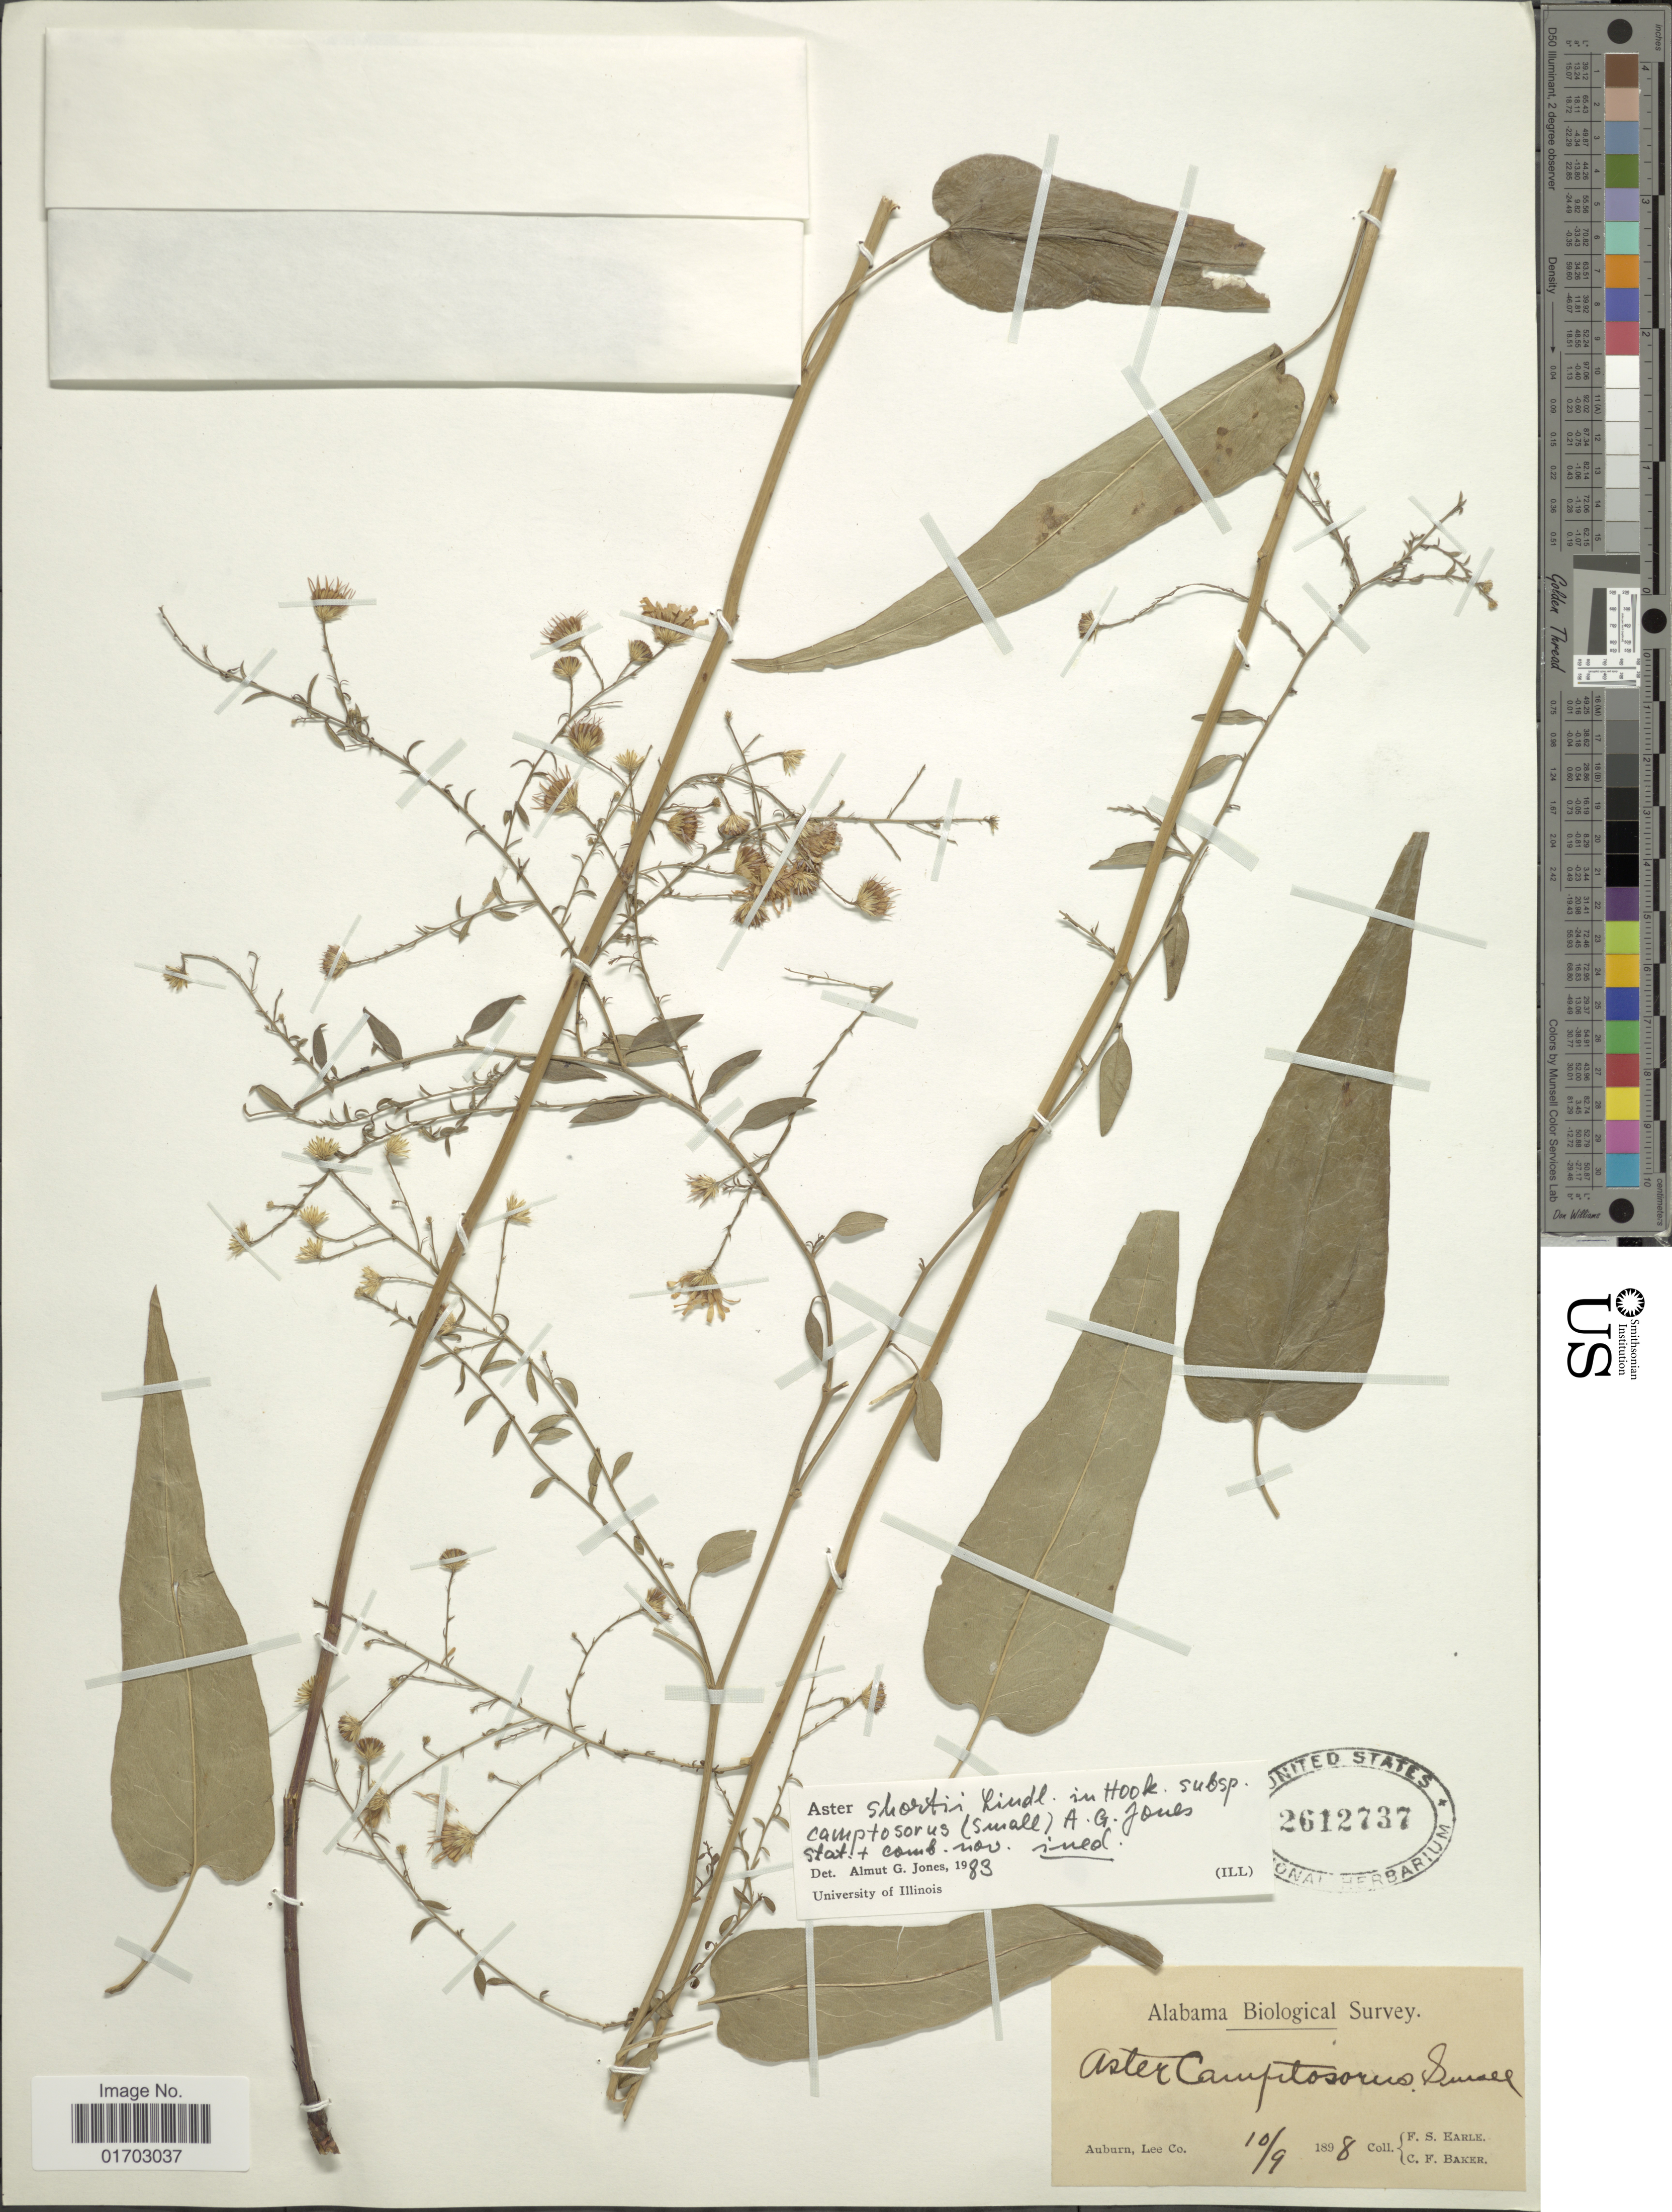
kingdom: Plantae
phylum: Tracheophyta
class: Magnoliopsida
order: Asterales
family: Asteraceae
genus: Symphyotrichum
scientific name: Symphyotrichum shortii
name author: (Lindl.) G.L. Nesom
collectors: F. S. Earle & C. F. Baker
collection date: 1898-10-09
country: United States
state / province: Alabama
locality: Auburn, Lee Co.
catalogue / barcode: US 2612737